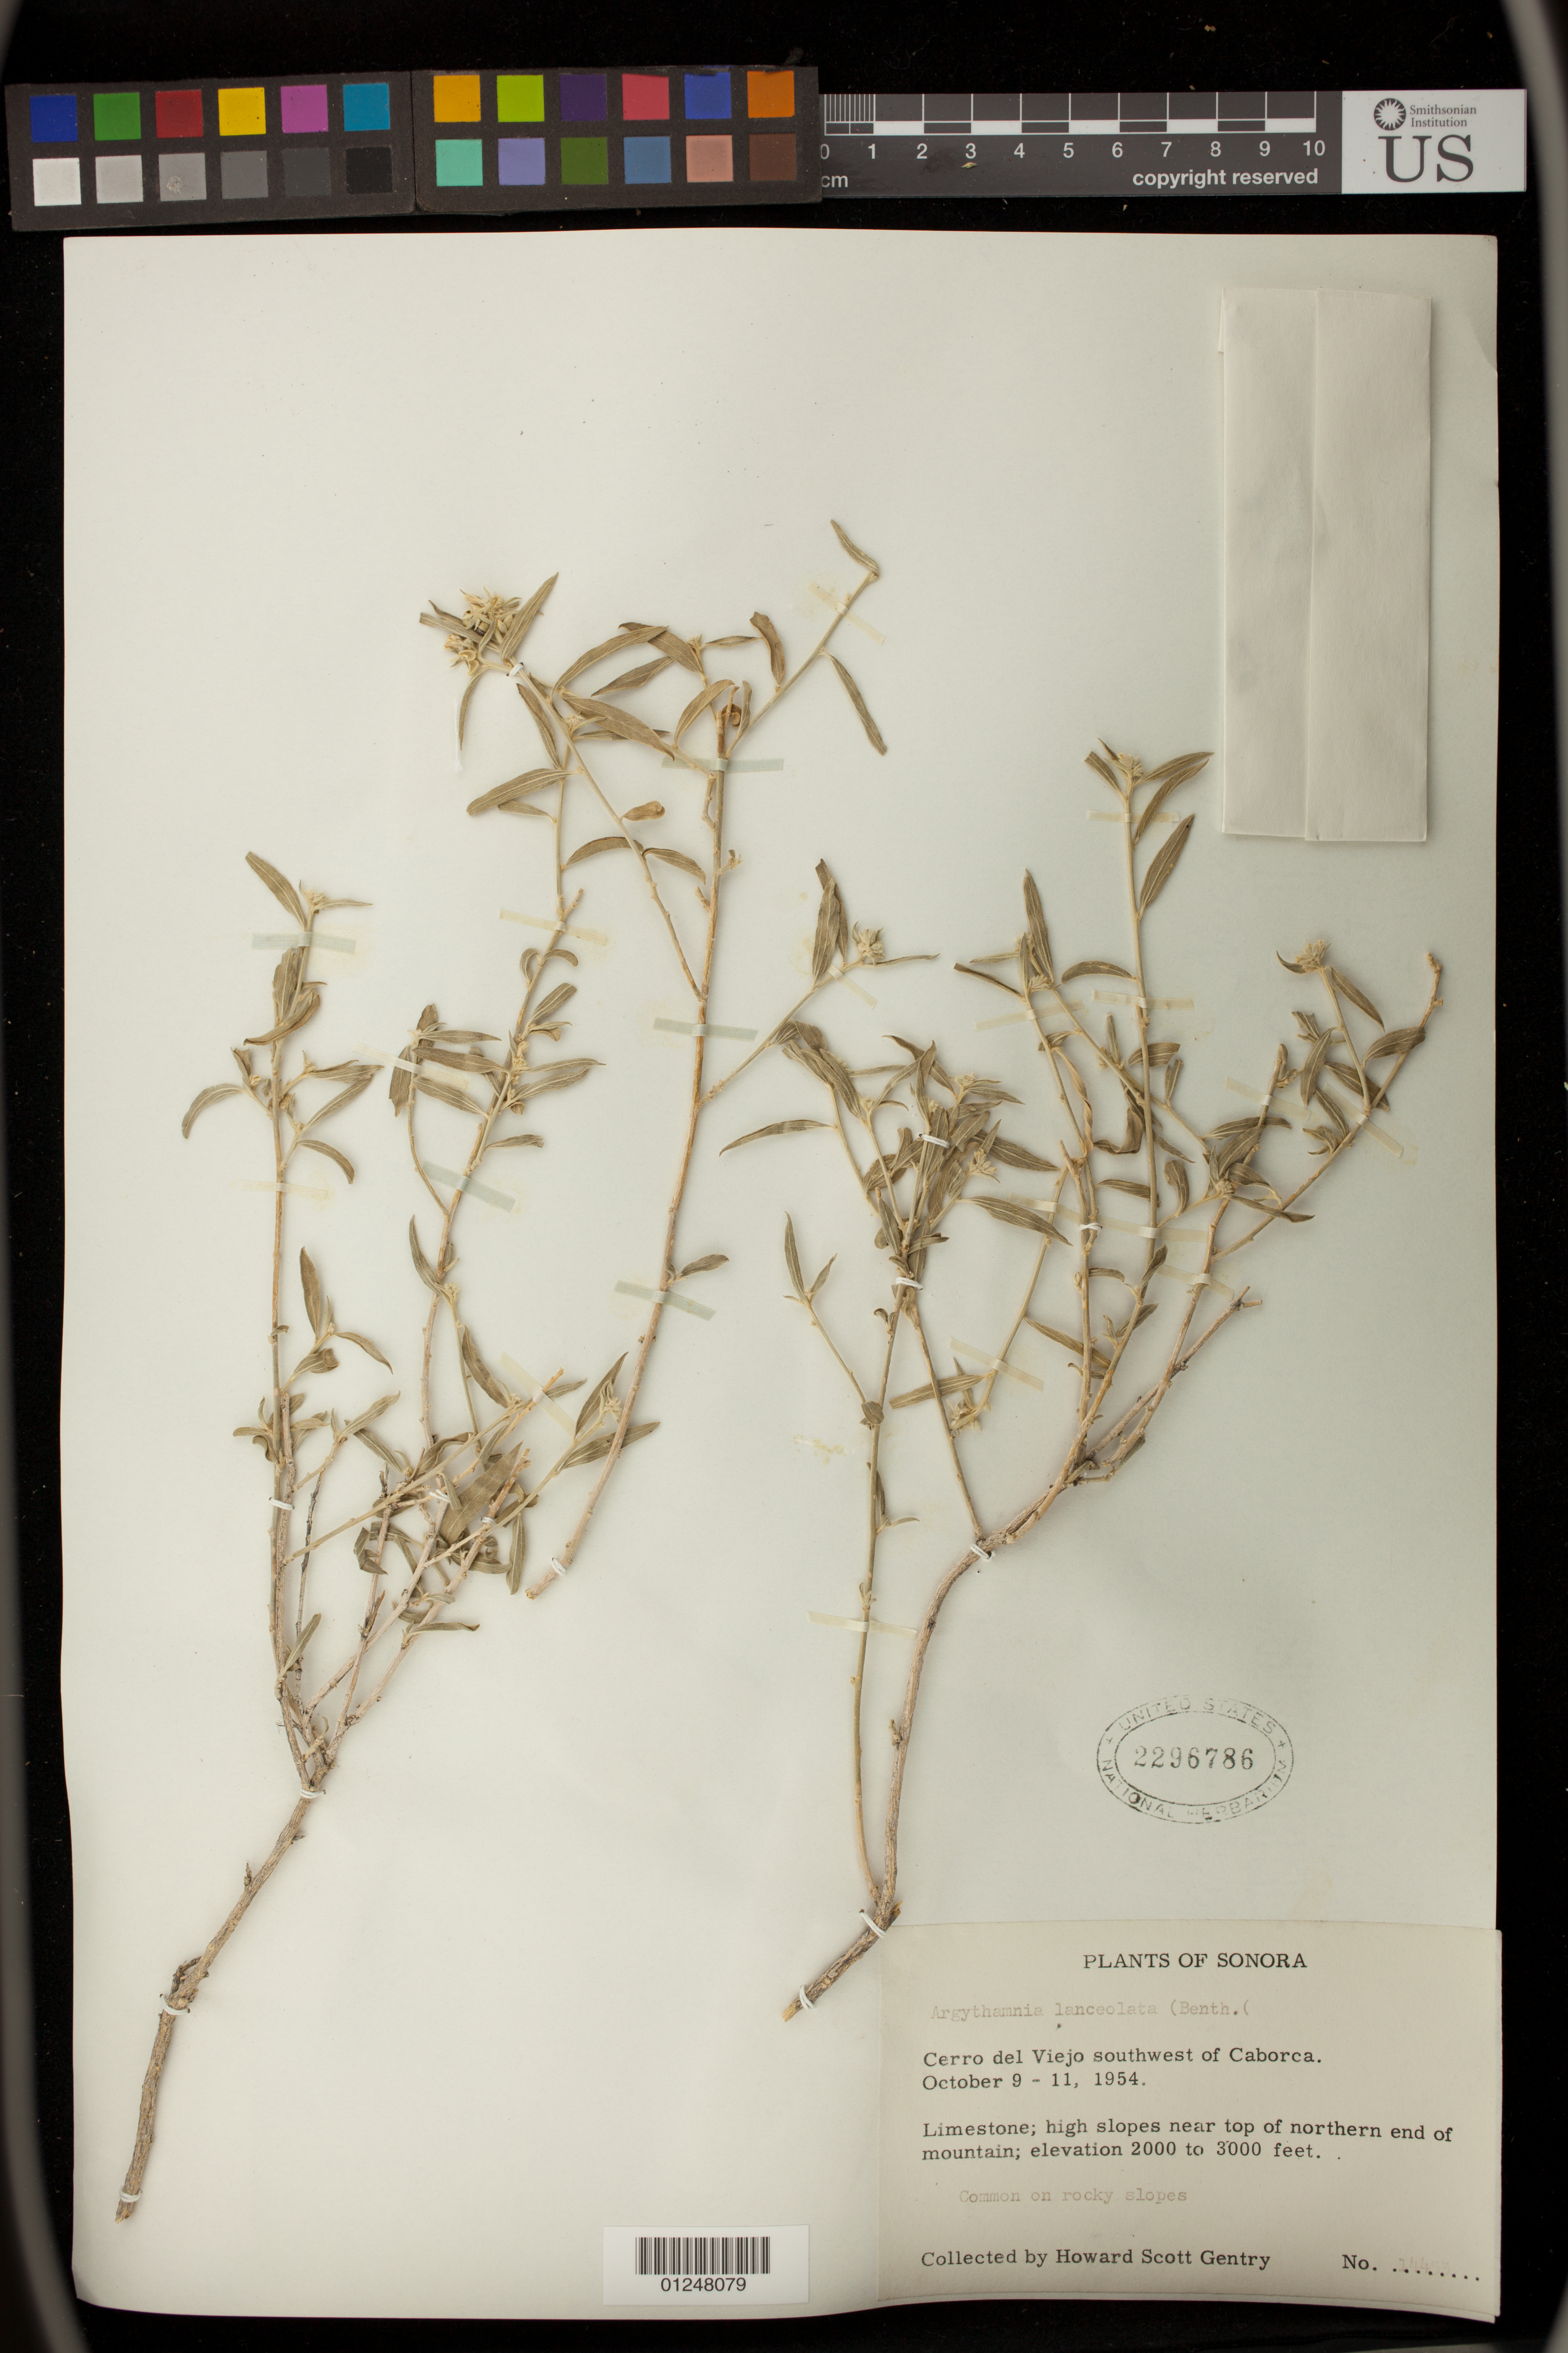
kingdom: Plantae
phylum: Tracheophyta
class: Magnoliopsida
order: Malpighiales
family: Euphorbiaceae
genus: Argythamnia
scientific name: Argythamnia lanceolata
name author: (Benth.) Müll. Arg.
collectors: H. S. Gentry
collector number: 14453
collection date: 1954-10-09/1954-10-11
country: Mexico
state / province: Sonora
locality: Cerro del Viejo southwest of Caborca. High slopes near top of northern end of mountain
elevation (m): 610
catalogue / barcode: US 2296786